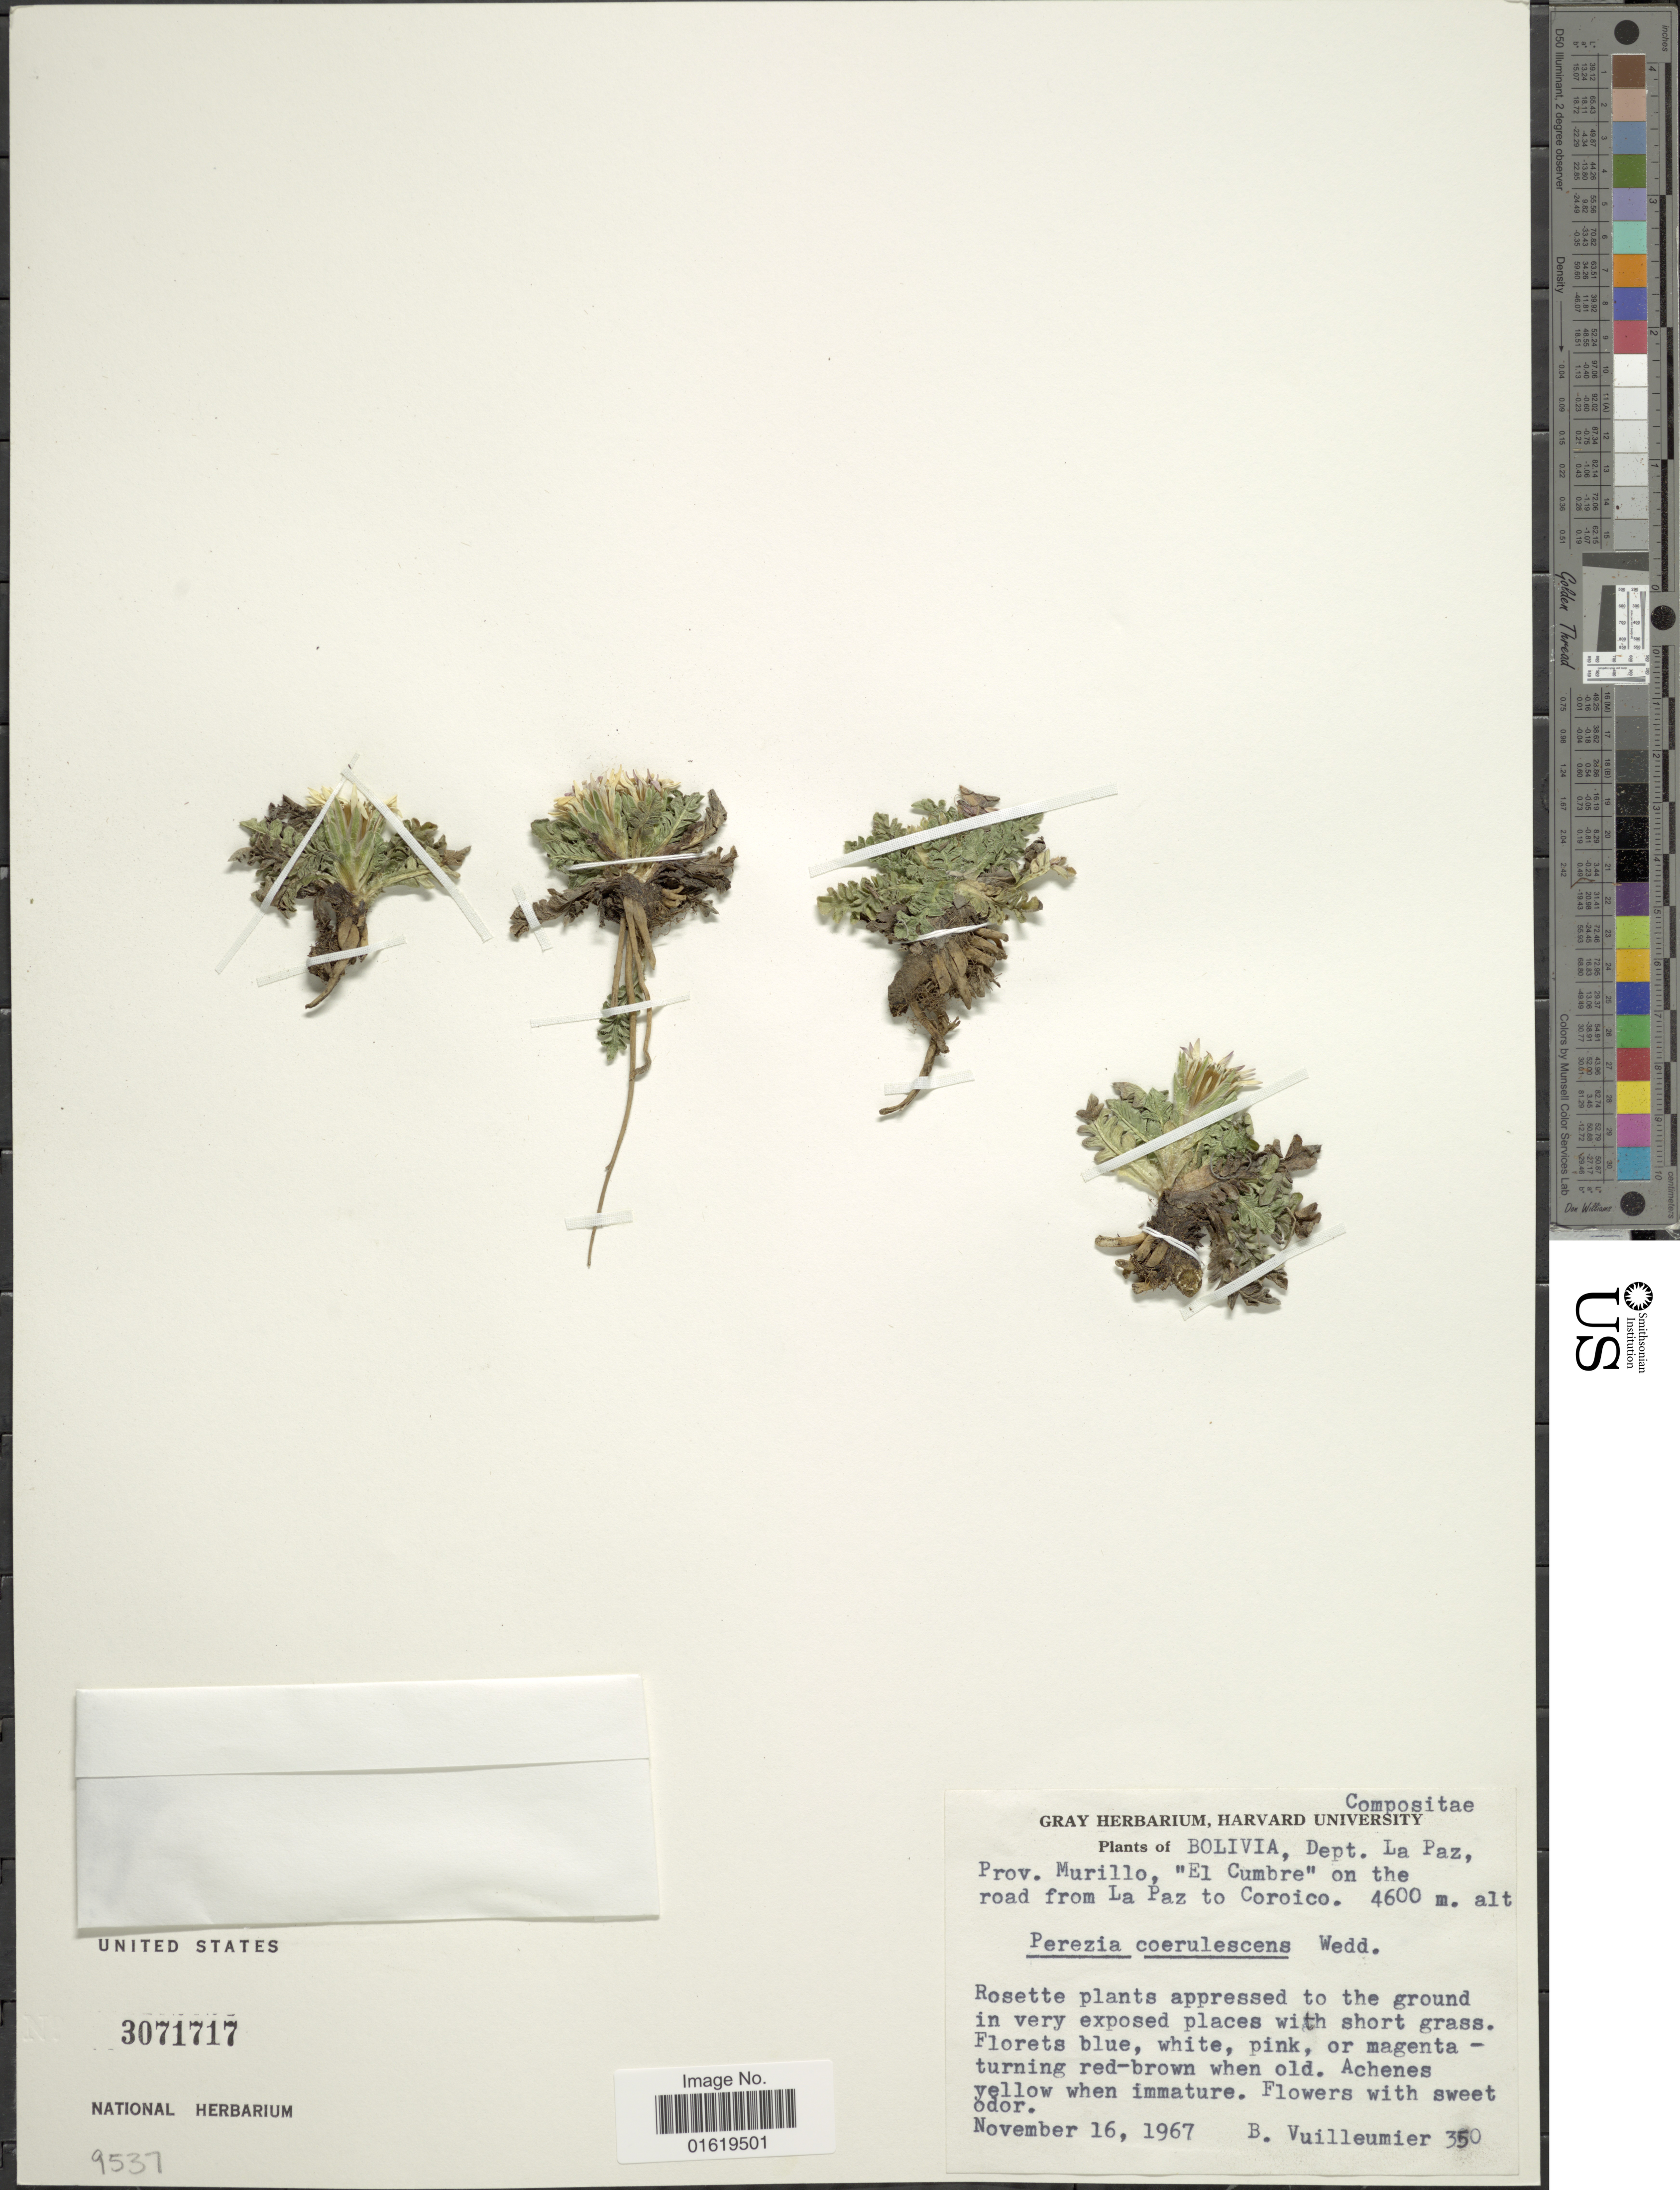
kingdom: Plantae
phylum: Tracheophyta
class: Magnoliopsida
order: Asterales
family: Asteraceae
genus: Perezia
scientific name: Perezia coerulescens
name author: Wedd.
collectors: B. Vuilleumier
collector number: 350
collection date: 1967-11-16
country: Bolivia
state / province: La Paz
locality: Dept. La Paz. Prov. Murillo, "El Cumbre" on the road from La Paz to Coroico.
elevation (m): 4600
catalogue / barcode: US 3071717